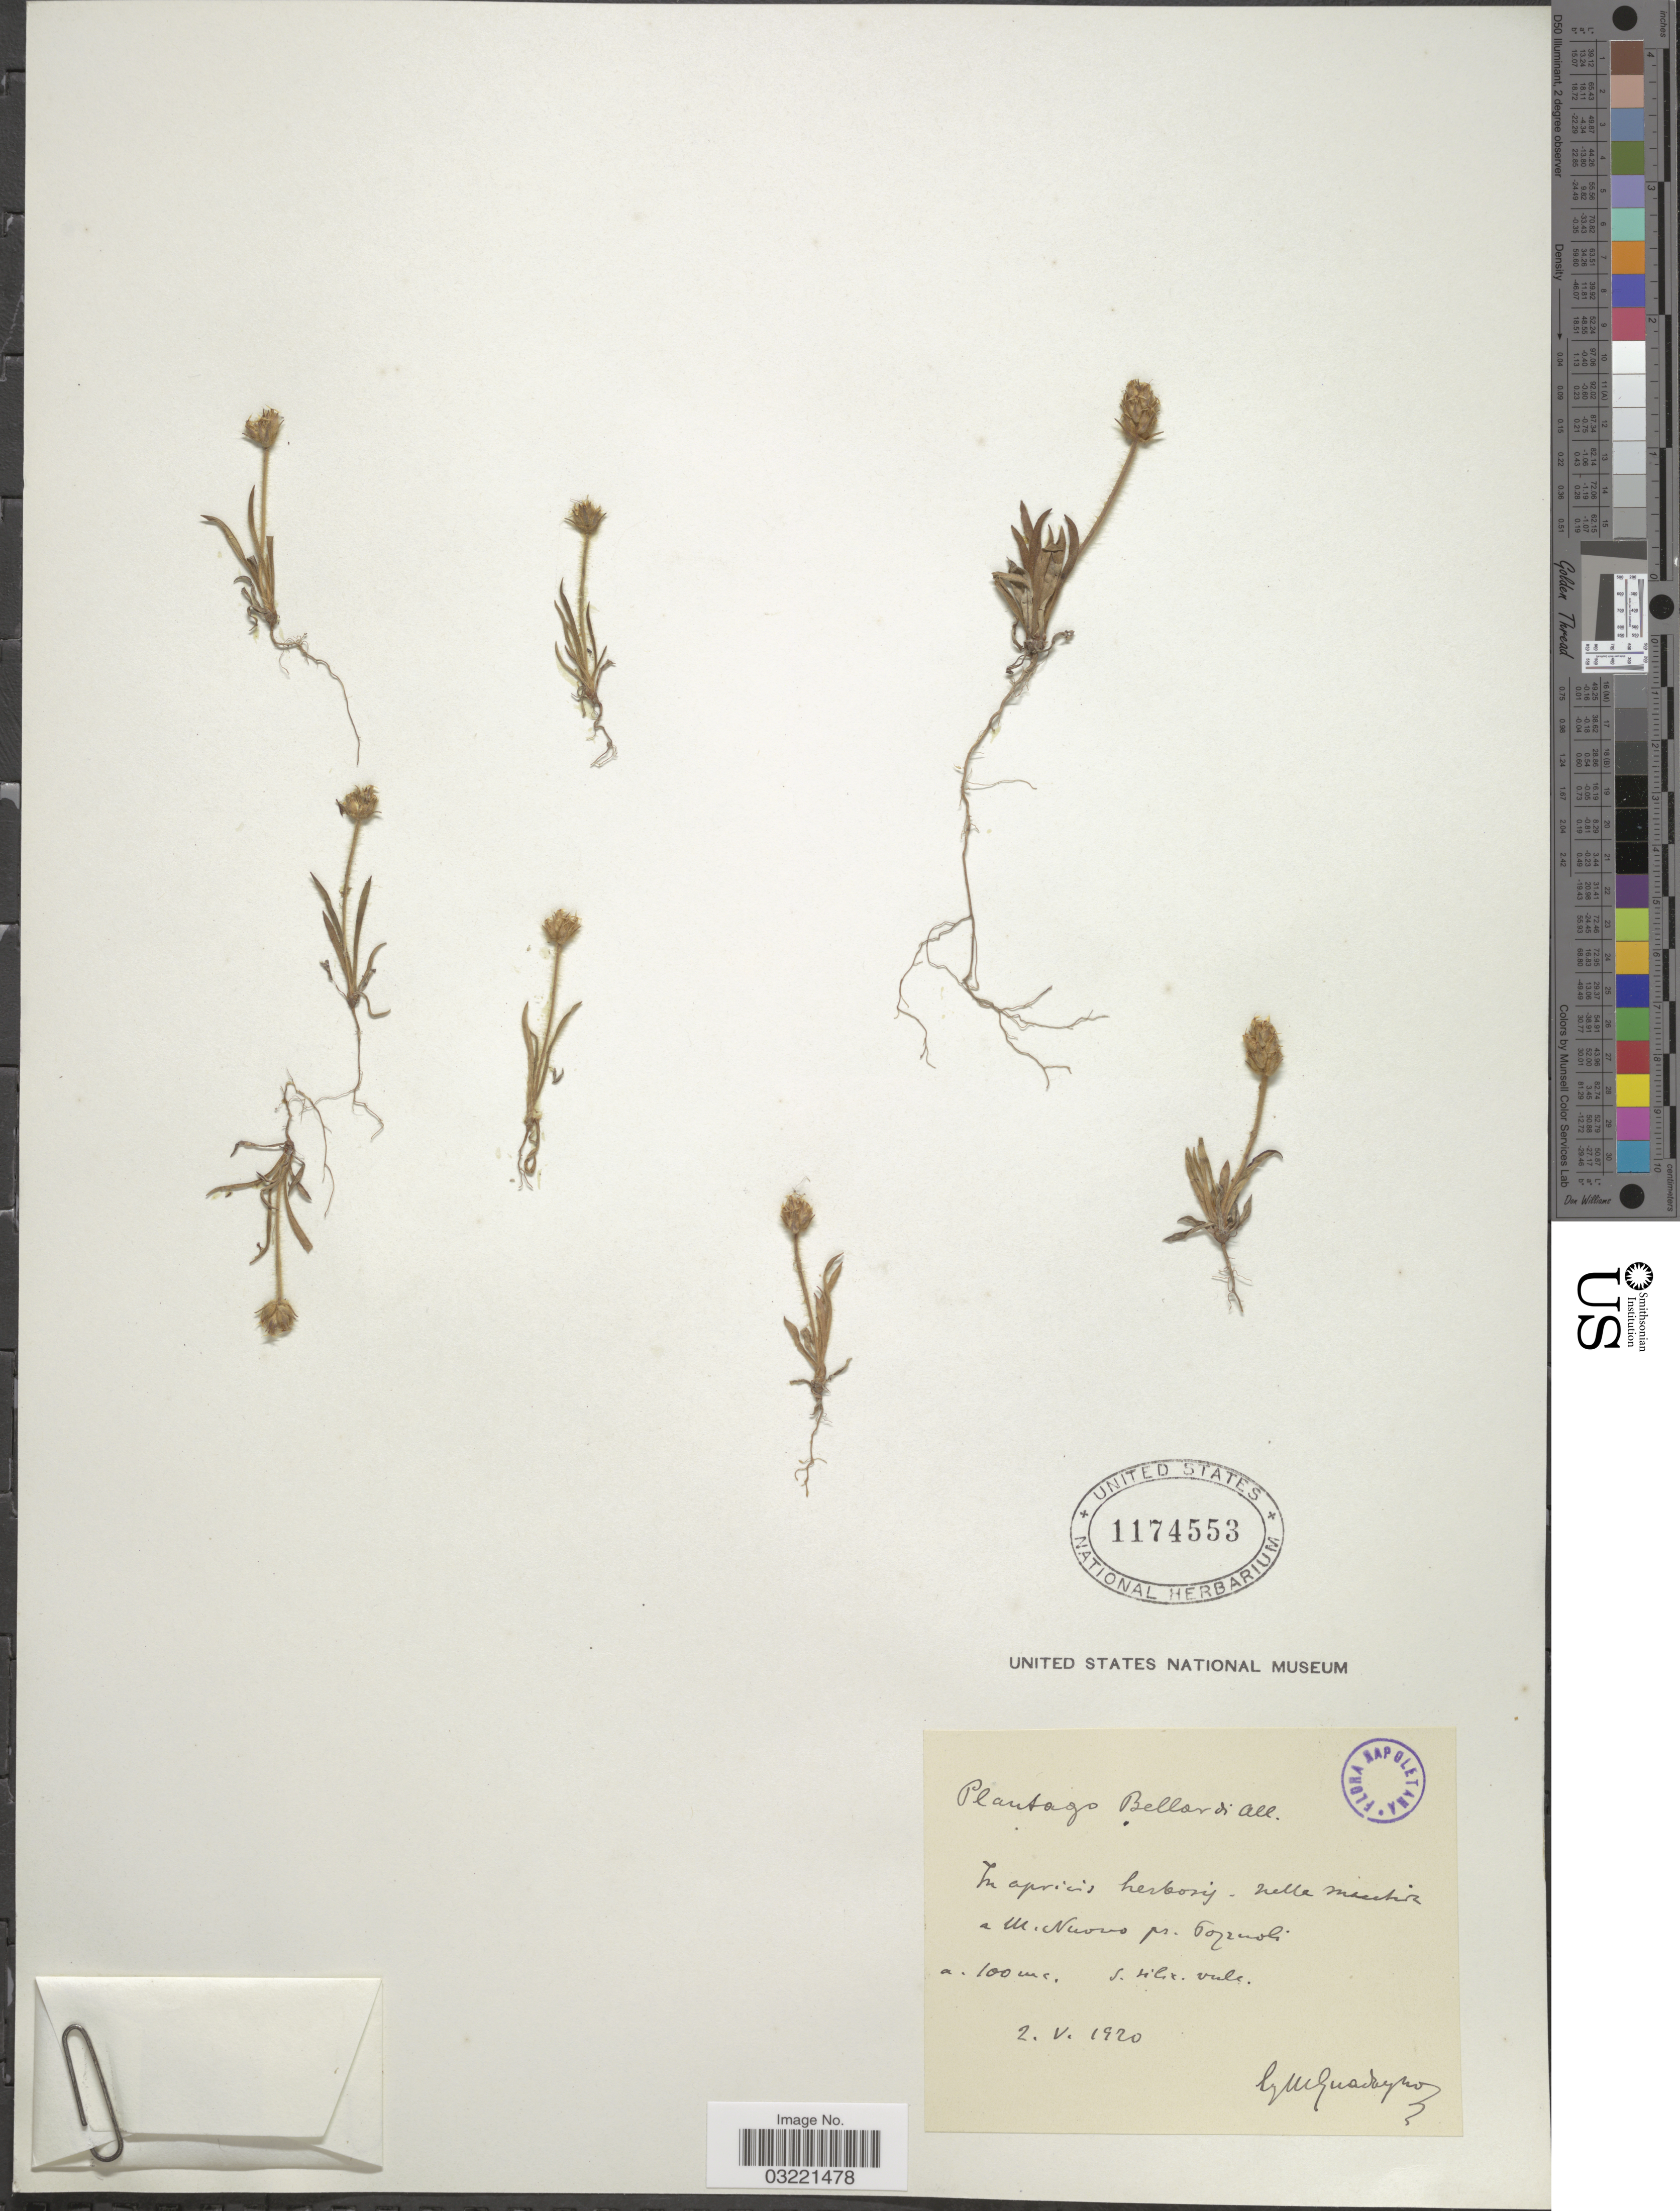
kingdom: Plantae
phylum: Tracheophyta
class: Magnoliopsida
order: Lamiales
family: Plantaginaceae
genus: Plantago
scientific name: Plantago bellardi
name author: All.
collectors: G. Guadagno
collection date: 1920-05-02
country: Italy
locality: In apricis herbory - nella manchir a M. Nuovo pr. Pozuoli.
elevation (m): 100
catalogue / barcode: US 1174553